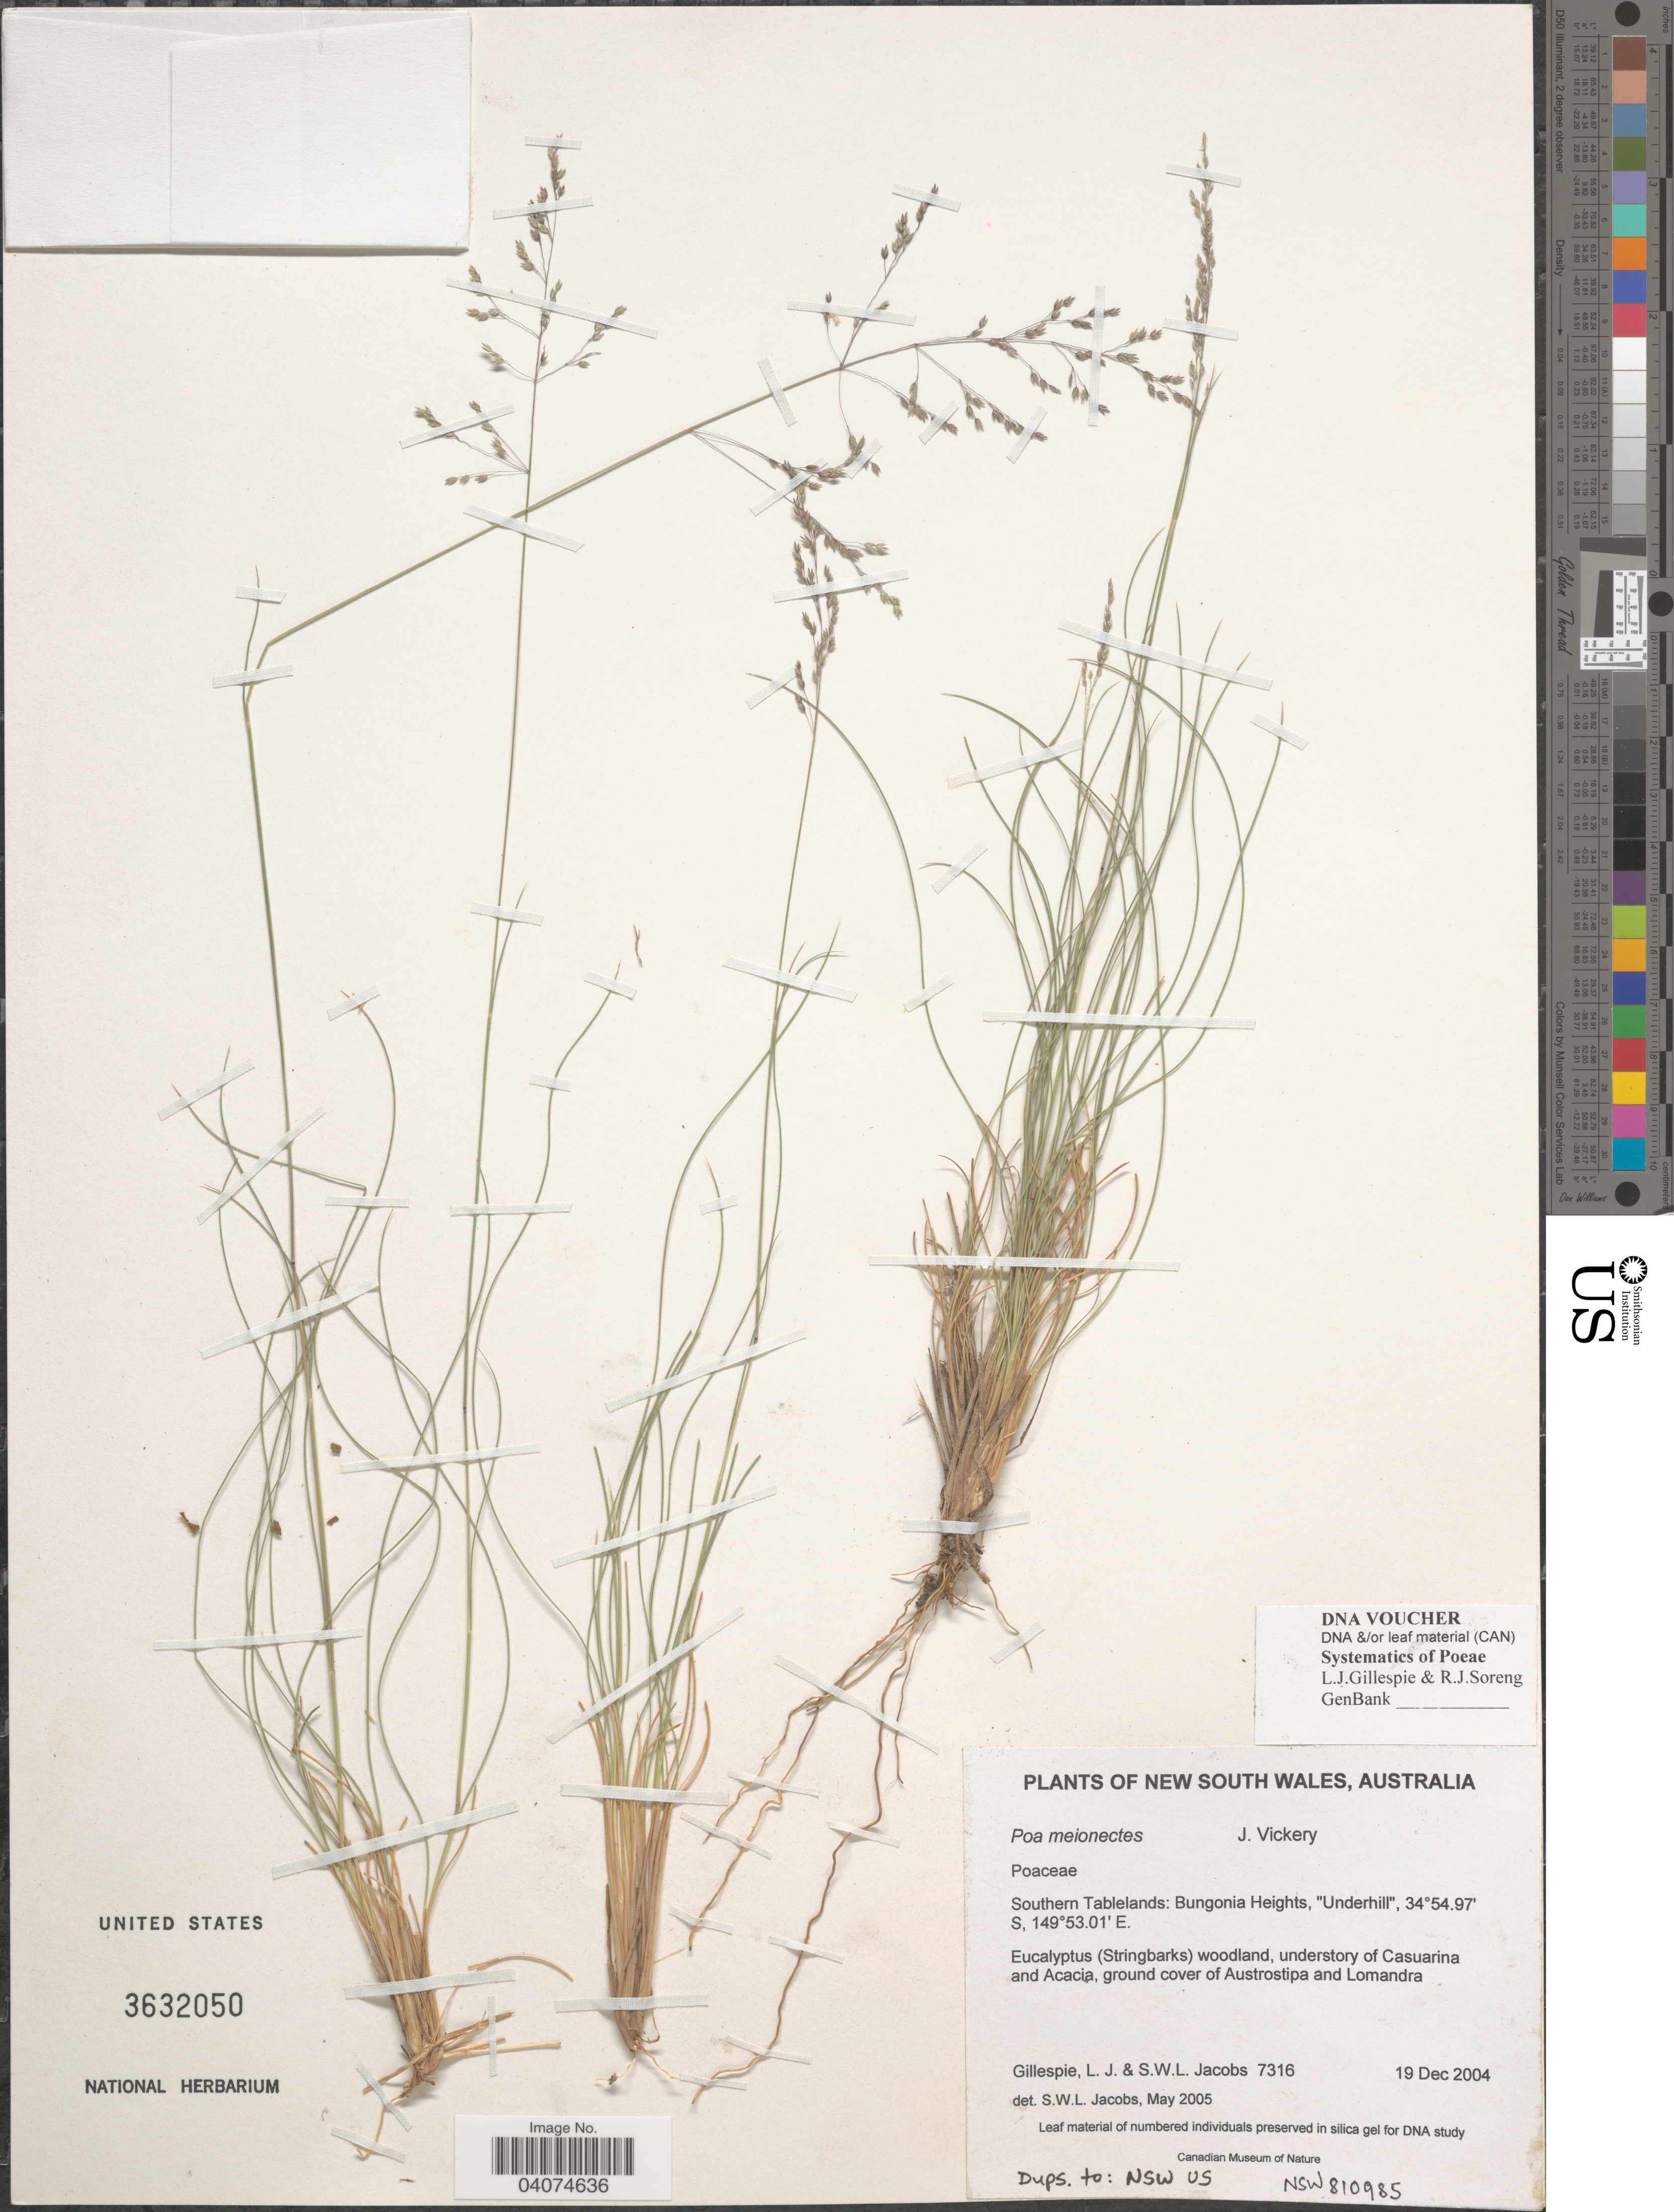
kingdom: Plantae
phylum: Tracheophyta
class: Liliopsida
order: Poales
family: Poaceae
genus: Poa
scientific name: Poa meionectes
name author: Vickery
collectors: L. Gillespie & S. W. L. Jacobs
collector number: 7316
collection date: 2004-12-19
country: Australia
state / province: New South Wales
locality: Southern Tablelands: Bungonia Heights, "Underhill".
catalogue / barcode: US 3632050